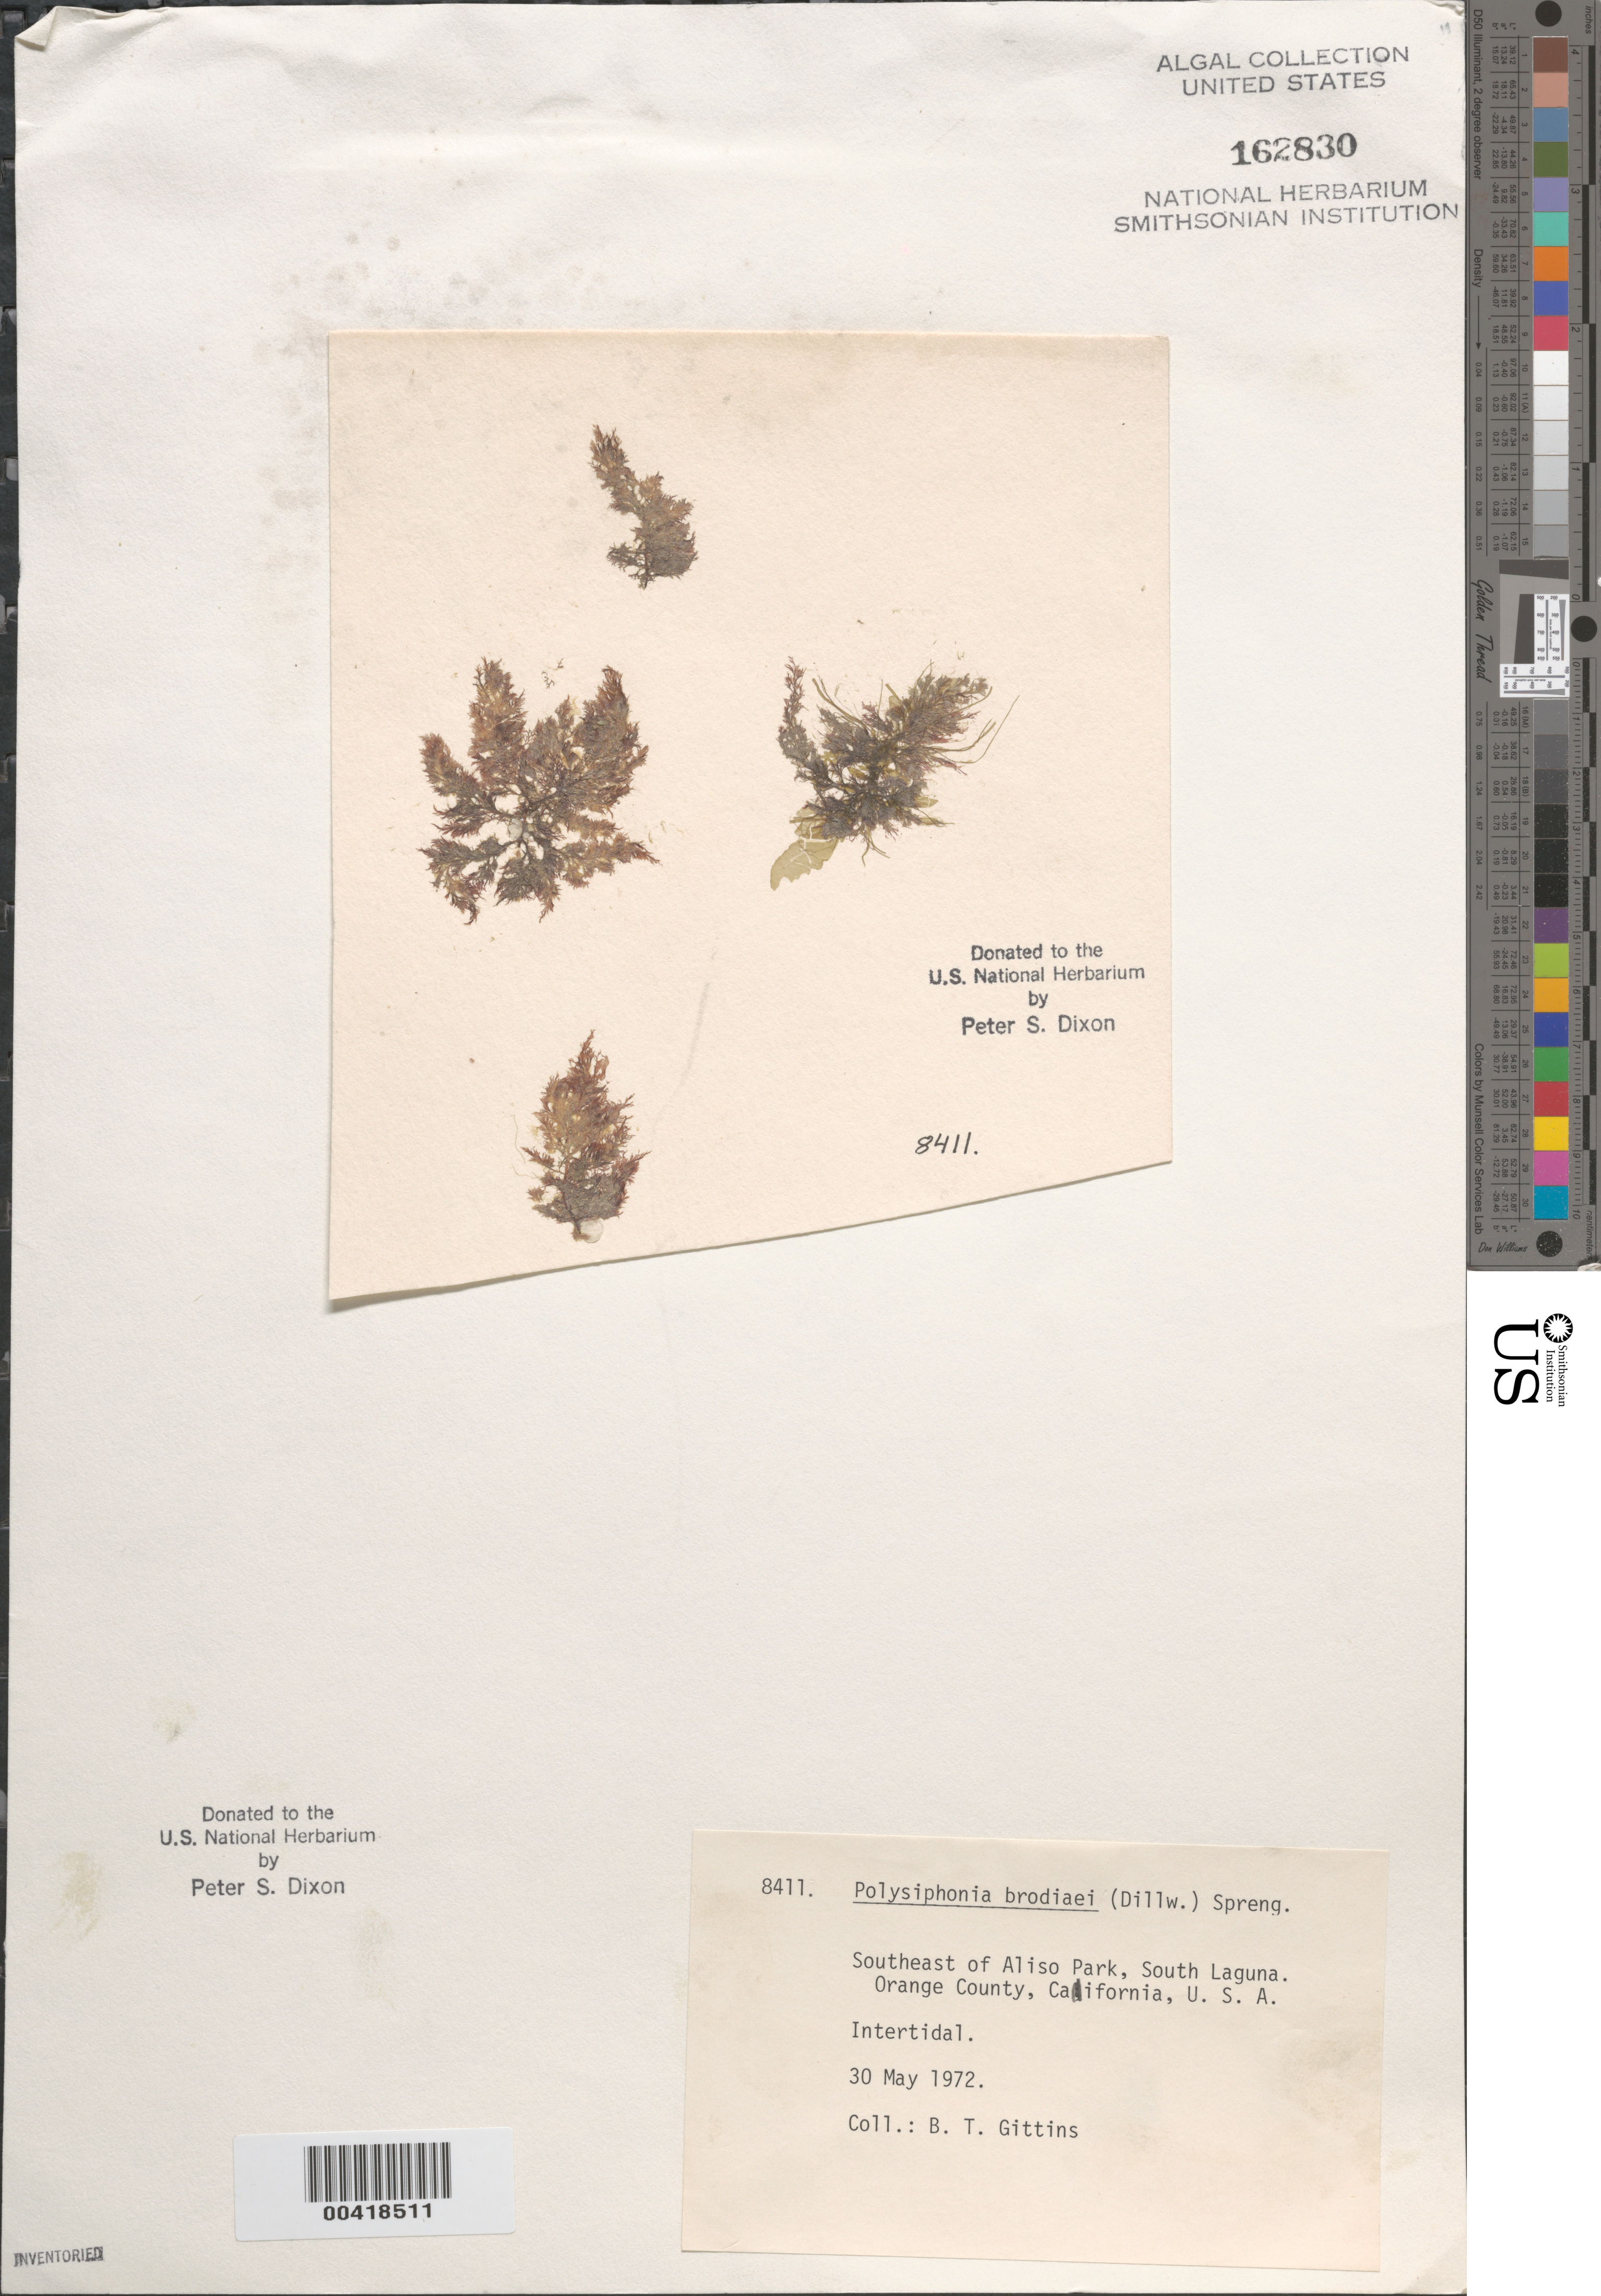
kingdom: Plantae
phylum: Rhodophyta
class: Florideophyceae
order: Ceramiales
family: Rhodomelaceae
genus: Polysiphonia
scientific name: Polysiphonia subulata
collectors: B. Gittins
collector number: PSD 8411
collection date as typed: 30 May 1972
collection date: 1972-05-30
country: United States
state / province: California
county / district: Orange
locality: South Laguna, southeast of Aliso Park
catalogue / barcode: US 162830